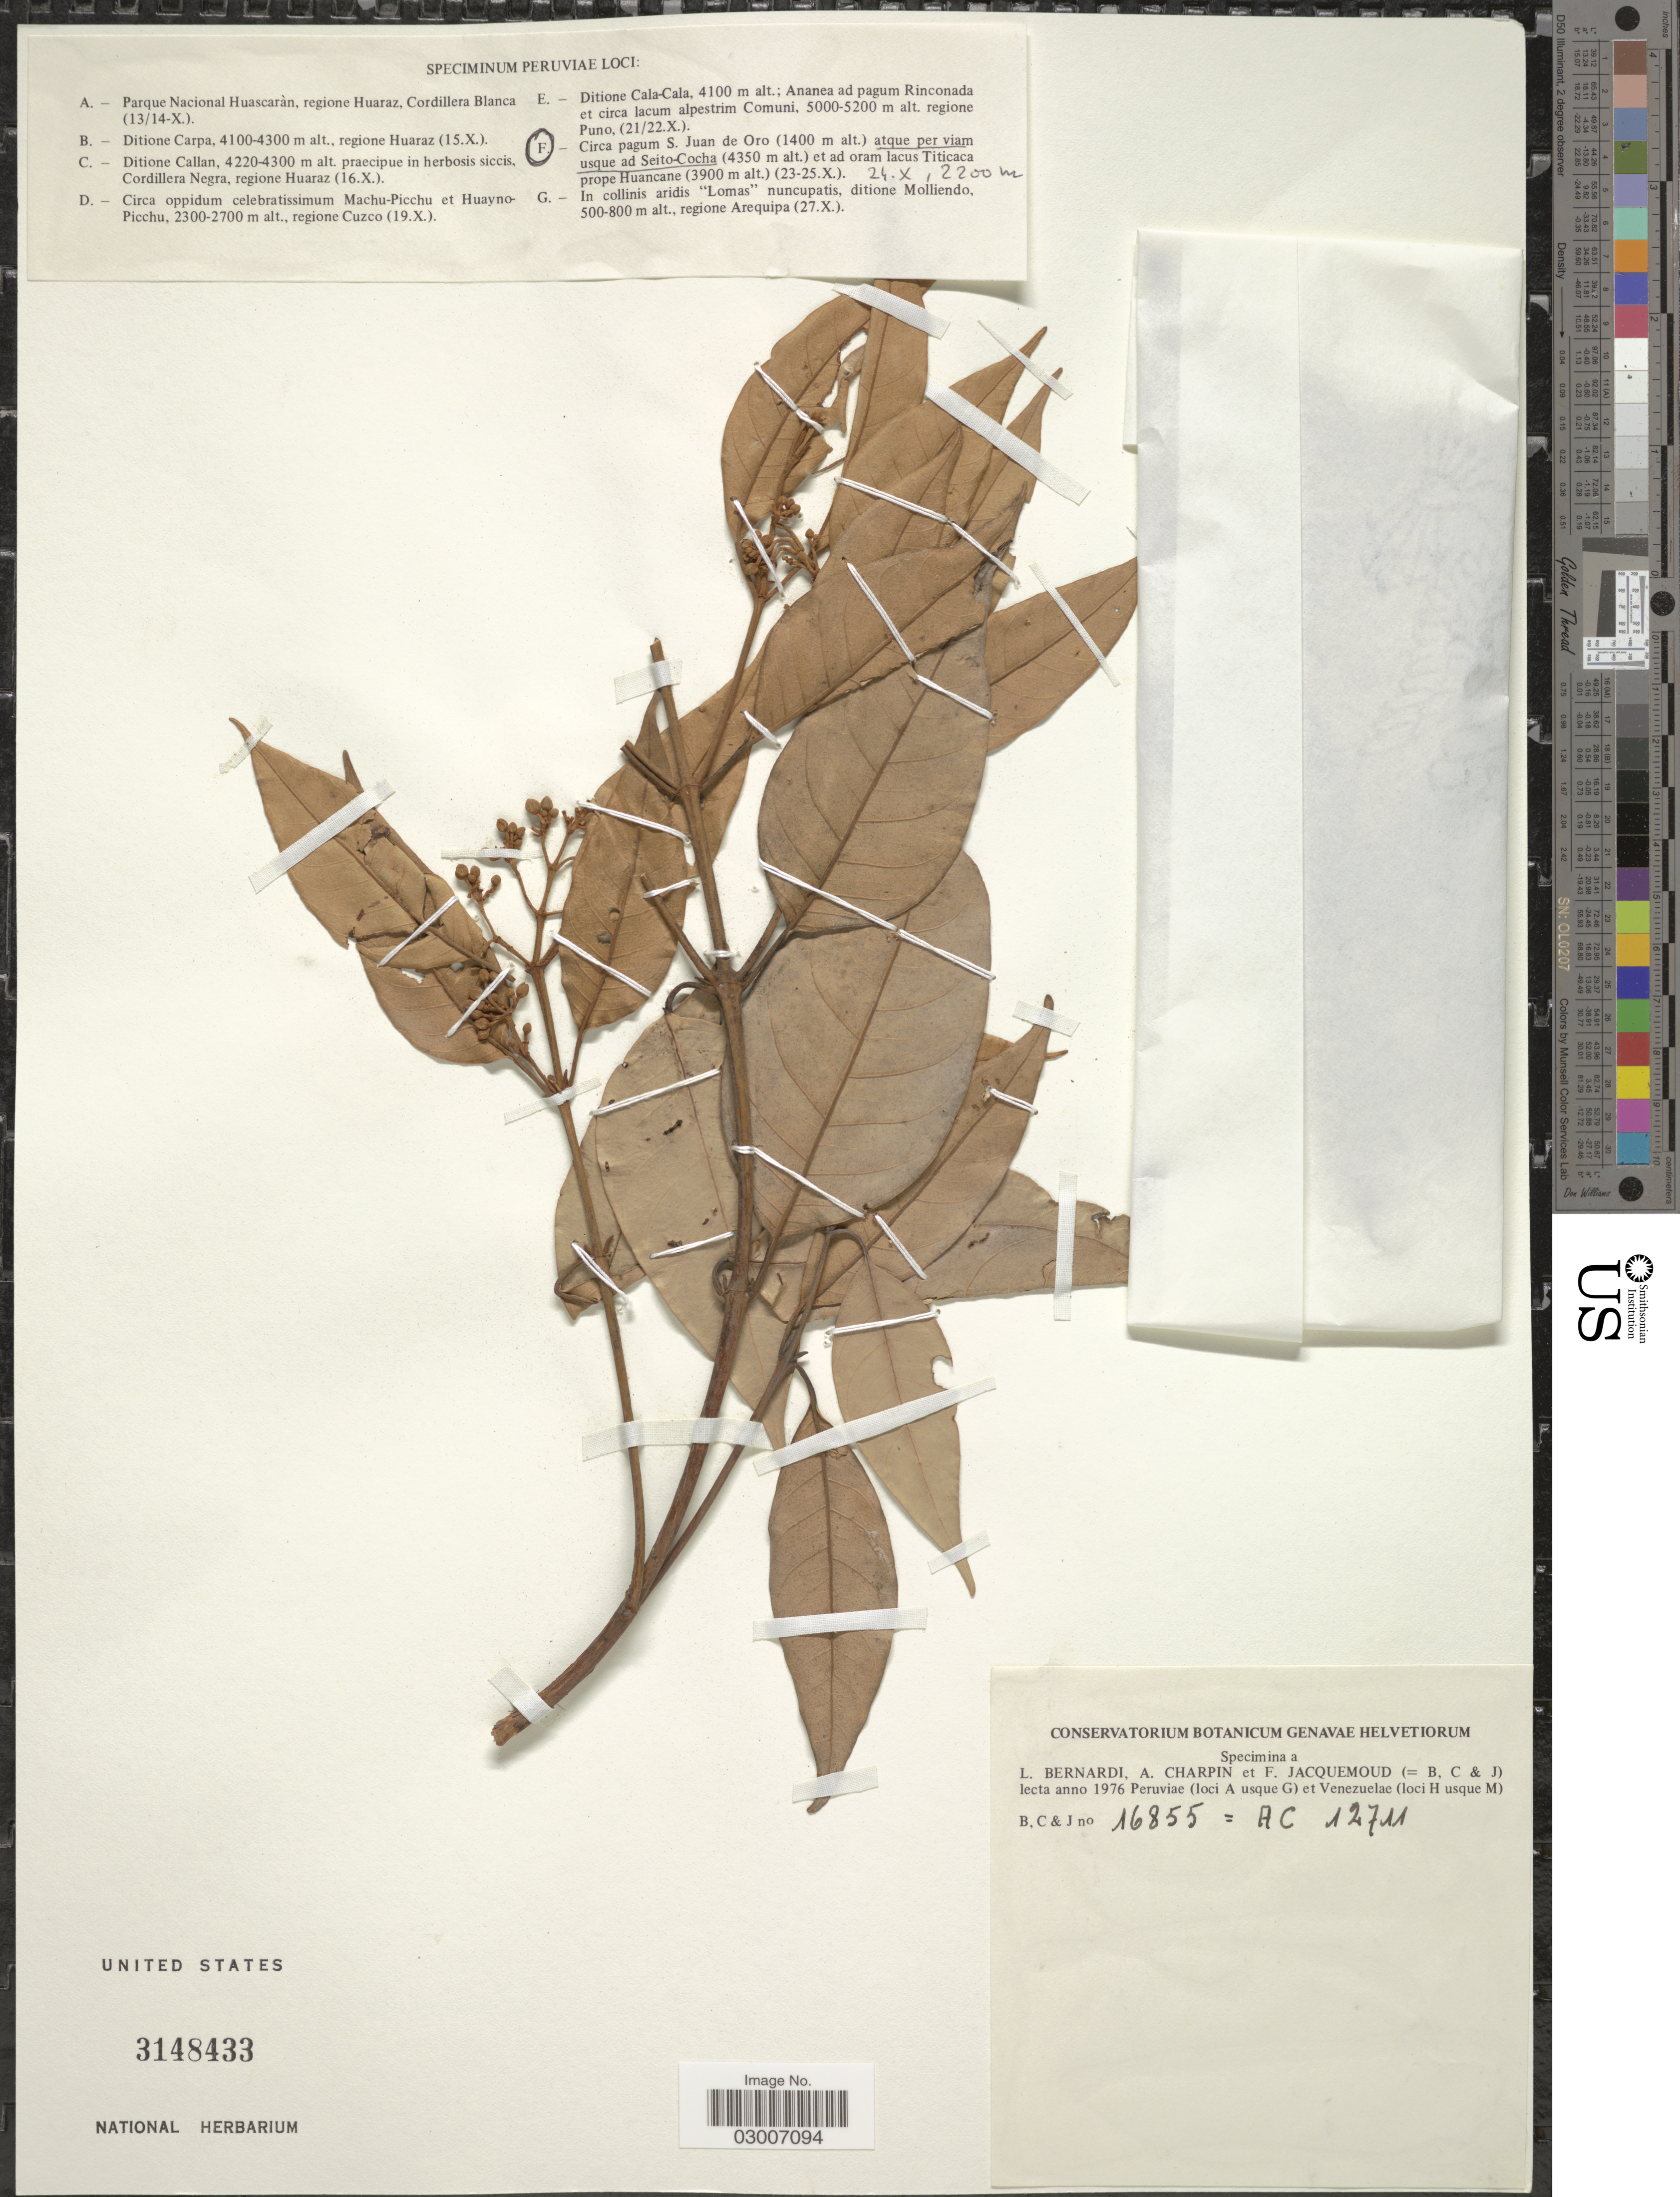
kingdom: Plantae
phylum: Tracheophyta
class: Magnoliopsida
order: Malpighiales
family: Hypericaceae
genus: Vismia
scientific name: Vismia sp.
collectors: L. Bernardi, A. Charpin & F. Jacquemoud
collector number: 16855?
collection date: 1976-10-24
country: Peru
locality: Circa pagum S. Juan de Oro, atque per viam usque ad Seito-Cocha et ad oram lacus Titicaca prope Huancane.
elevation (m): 2200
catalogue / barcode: US 3148433